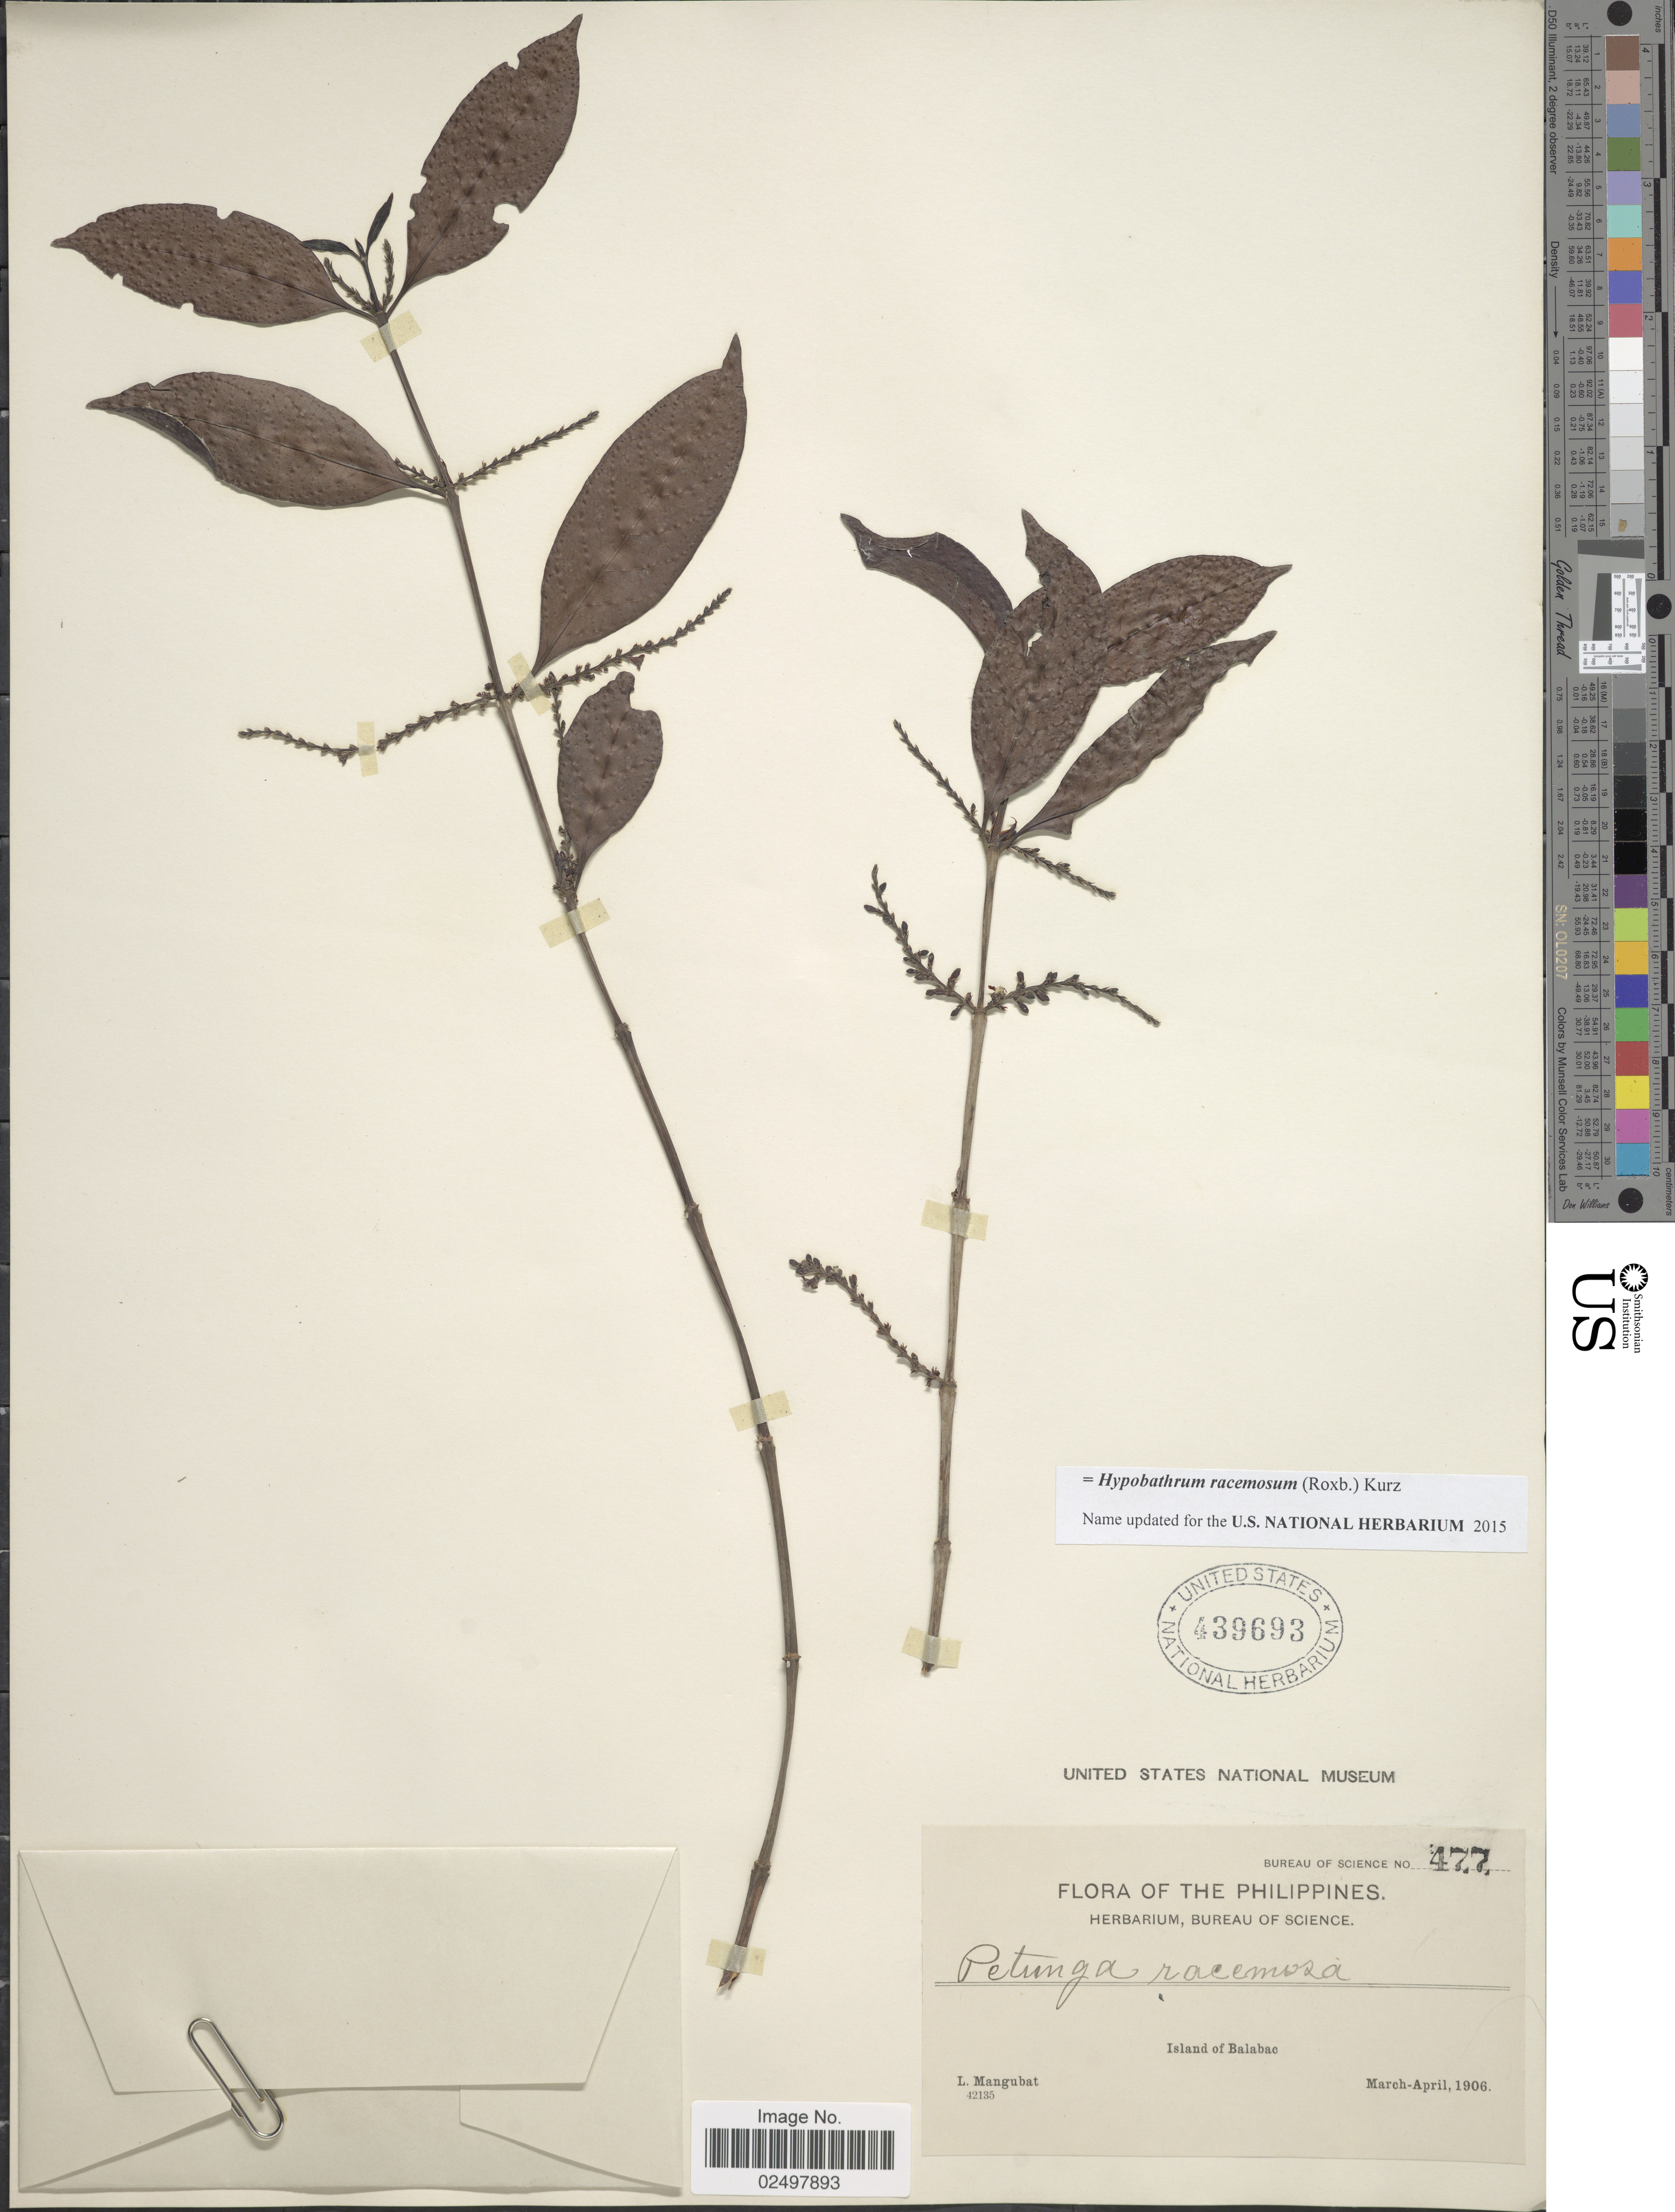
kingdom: Plantae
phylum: Tracheophyta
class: Magnoliopsida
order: Gentianales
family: Rubiaceae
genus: Hypobathrum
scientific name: Hypobathrum racemosum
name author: (Roxb.) Kurz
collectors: L. Mangubat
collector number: Bureau of Science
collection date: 1906-03/1906-04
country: Philippines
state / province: Mimaropa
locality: Island of Balabac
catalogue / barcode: US 439693